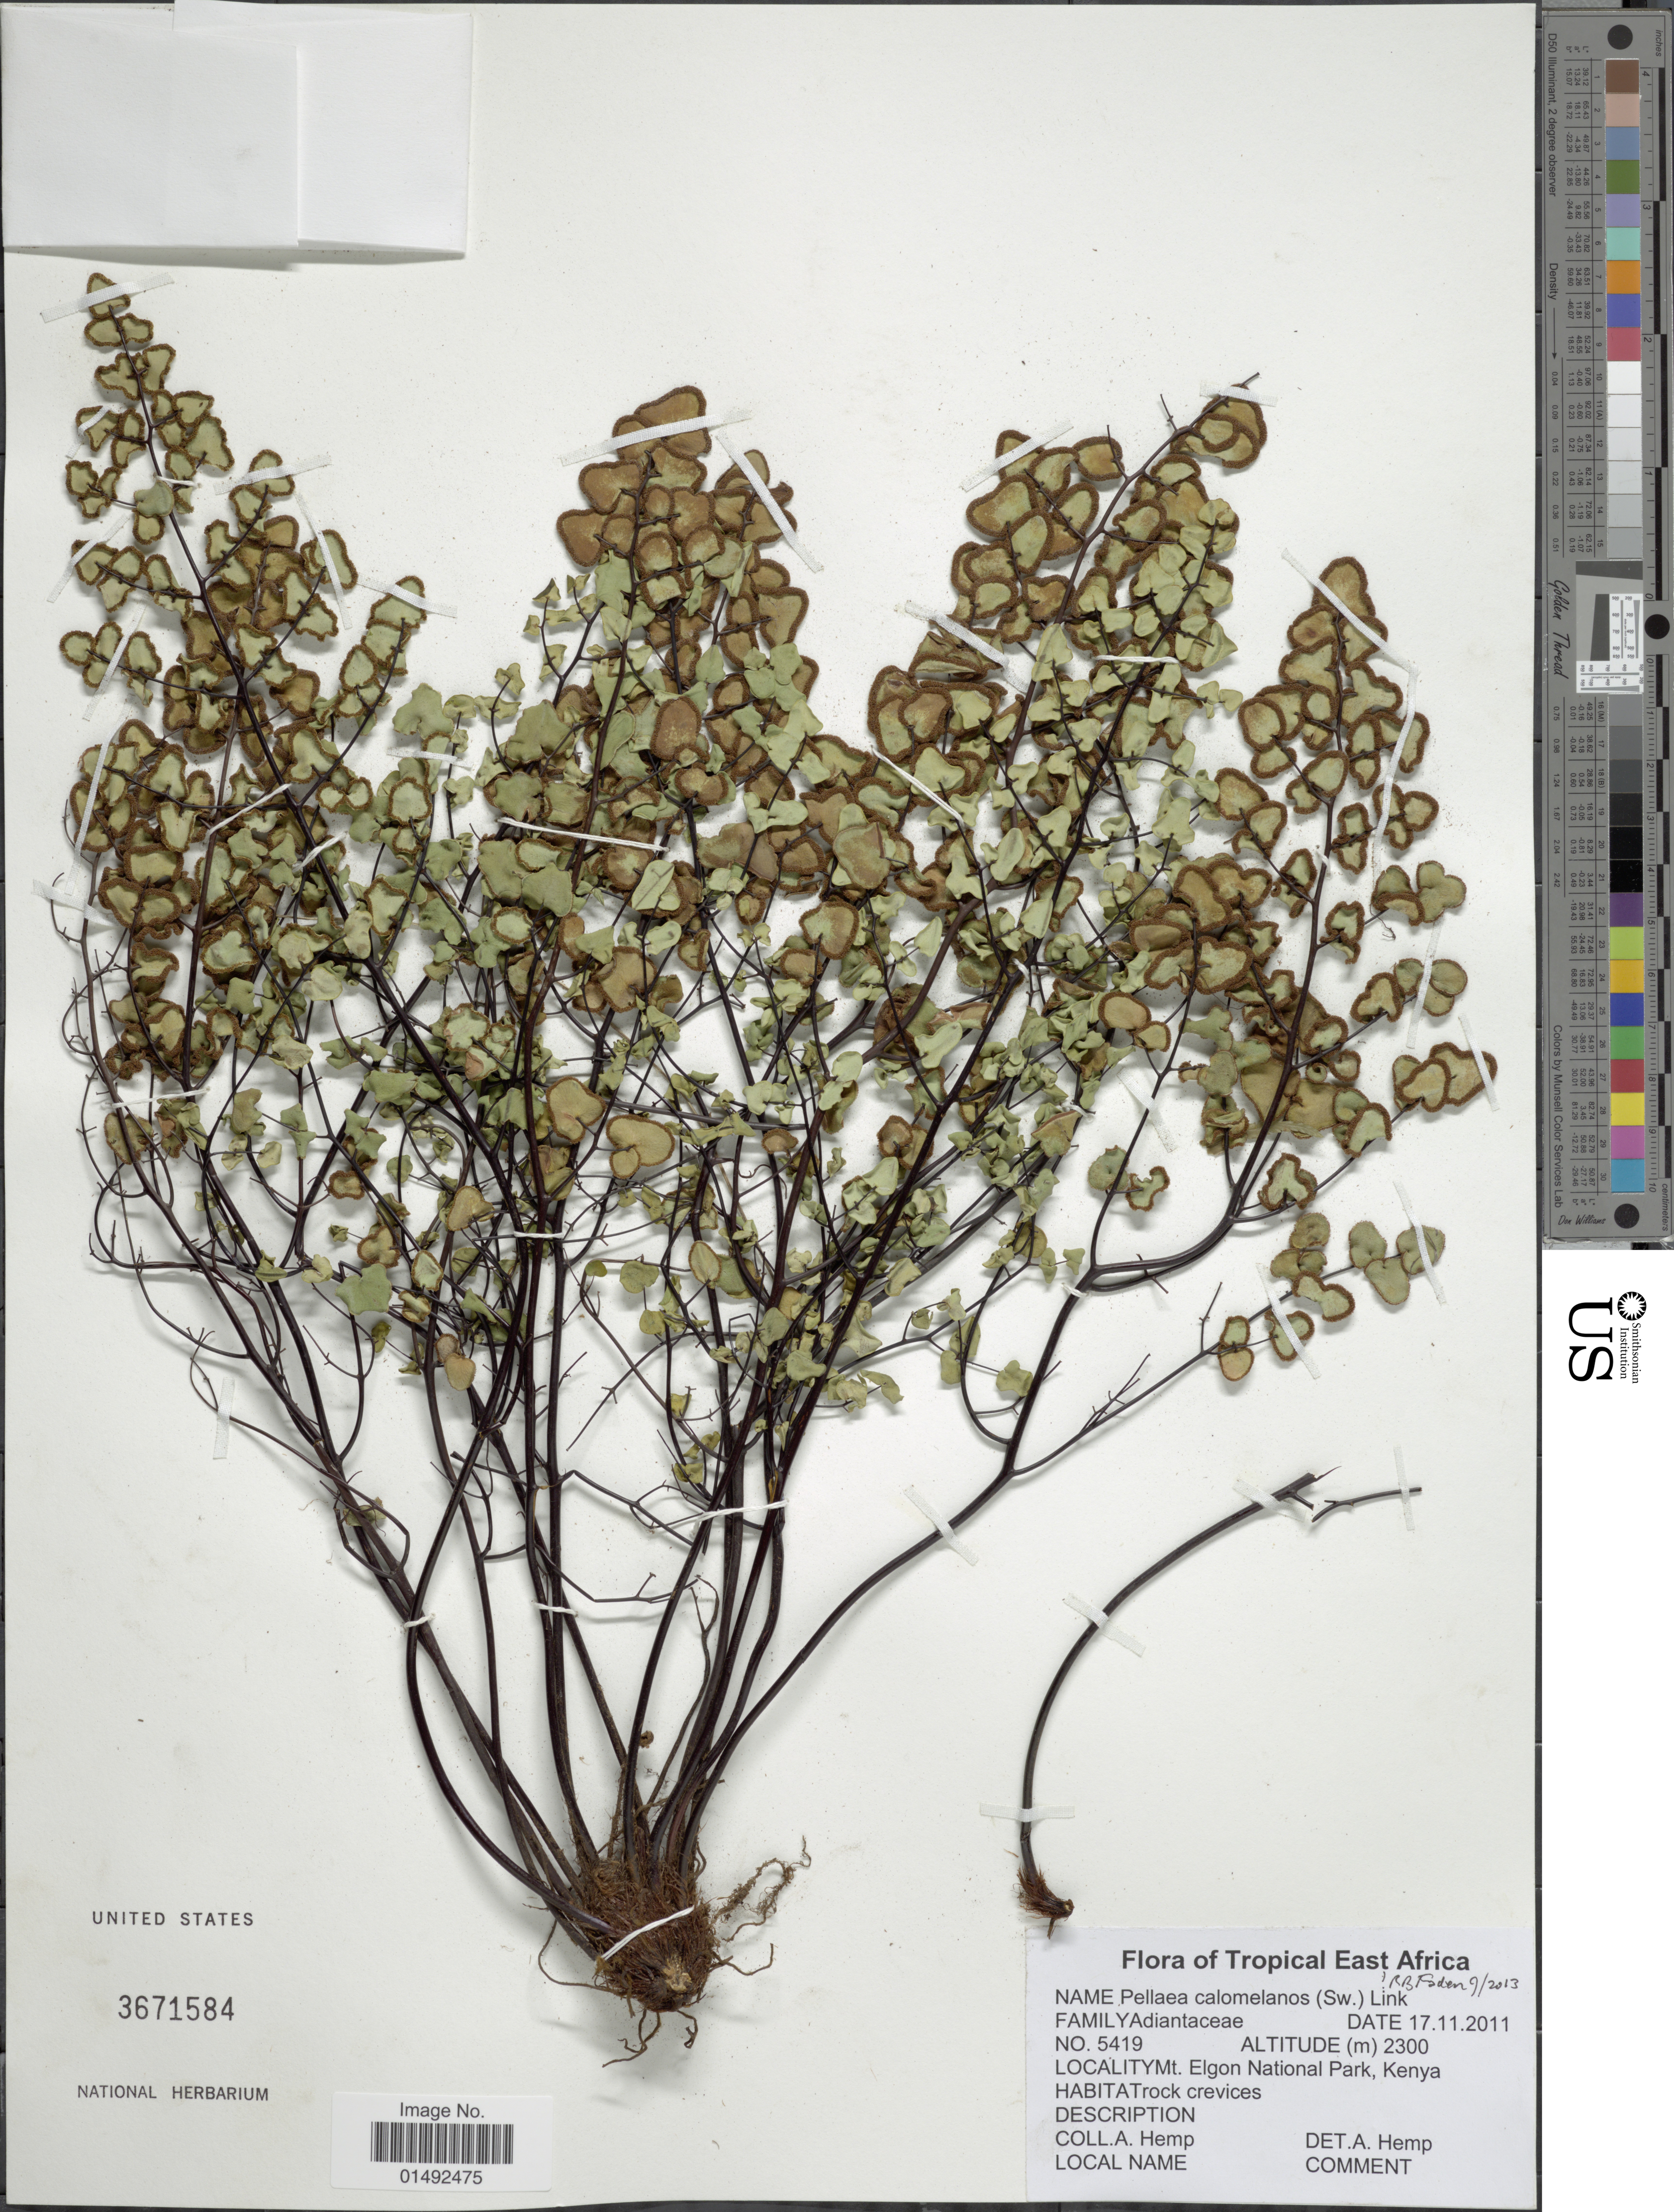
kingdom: Plantae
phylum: Tracheophyta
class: Polypodiopsida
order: Polypodiales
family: Pteridaceae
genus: Pellaea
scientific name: Pellaea calomelanos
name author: (Sw.) Link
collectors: A. Hemp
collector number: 5419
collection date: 2011-11-17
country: Kenya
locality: Tropical East Africa, Mt Elgon National Park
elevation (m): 2300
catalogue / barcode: US 3671584